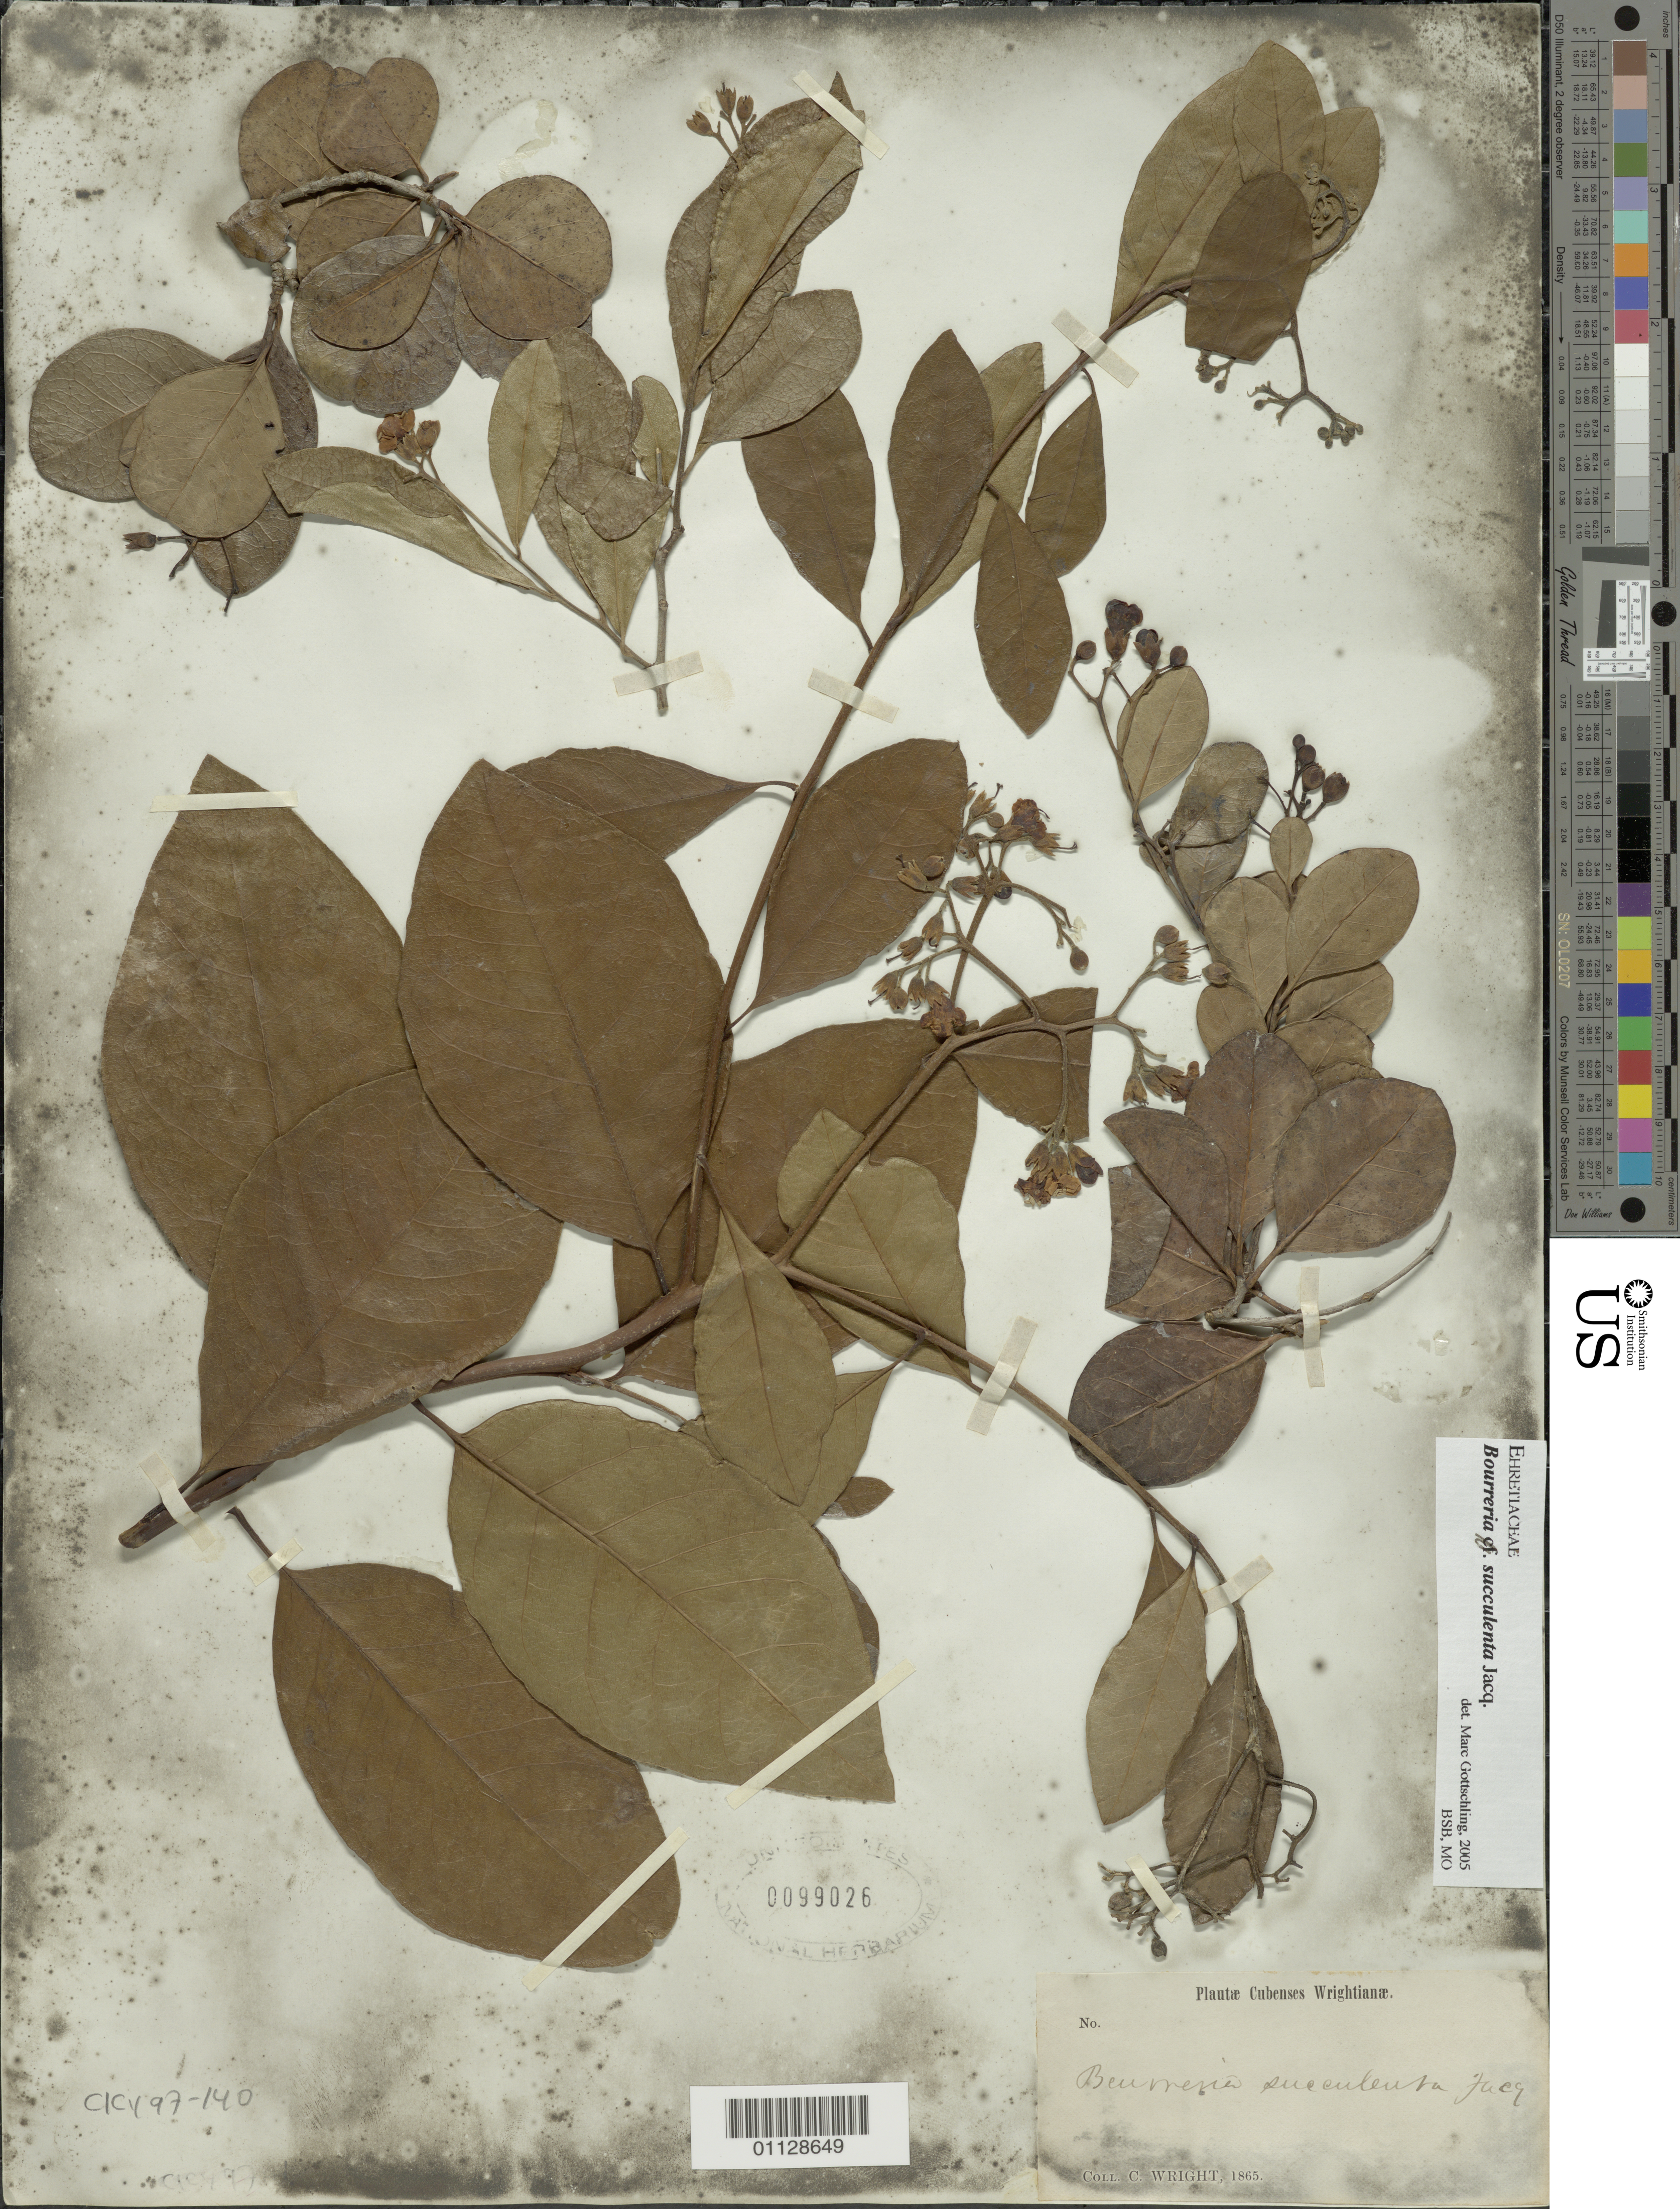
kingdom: Plantae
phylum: Tracheophyta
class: Magnoliopsida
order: Boraginales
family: Ehretiaceae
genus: Bourreria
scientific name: Bourreria succulenta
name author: Jacq.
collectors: C. Wright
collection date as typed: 01 Jan 1865 to 31 Jan 1865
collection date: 1865-01-01/1865-01-31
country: Cuba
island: Cuba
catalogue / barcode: US 99026